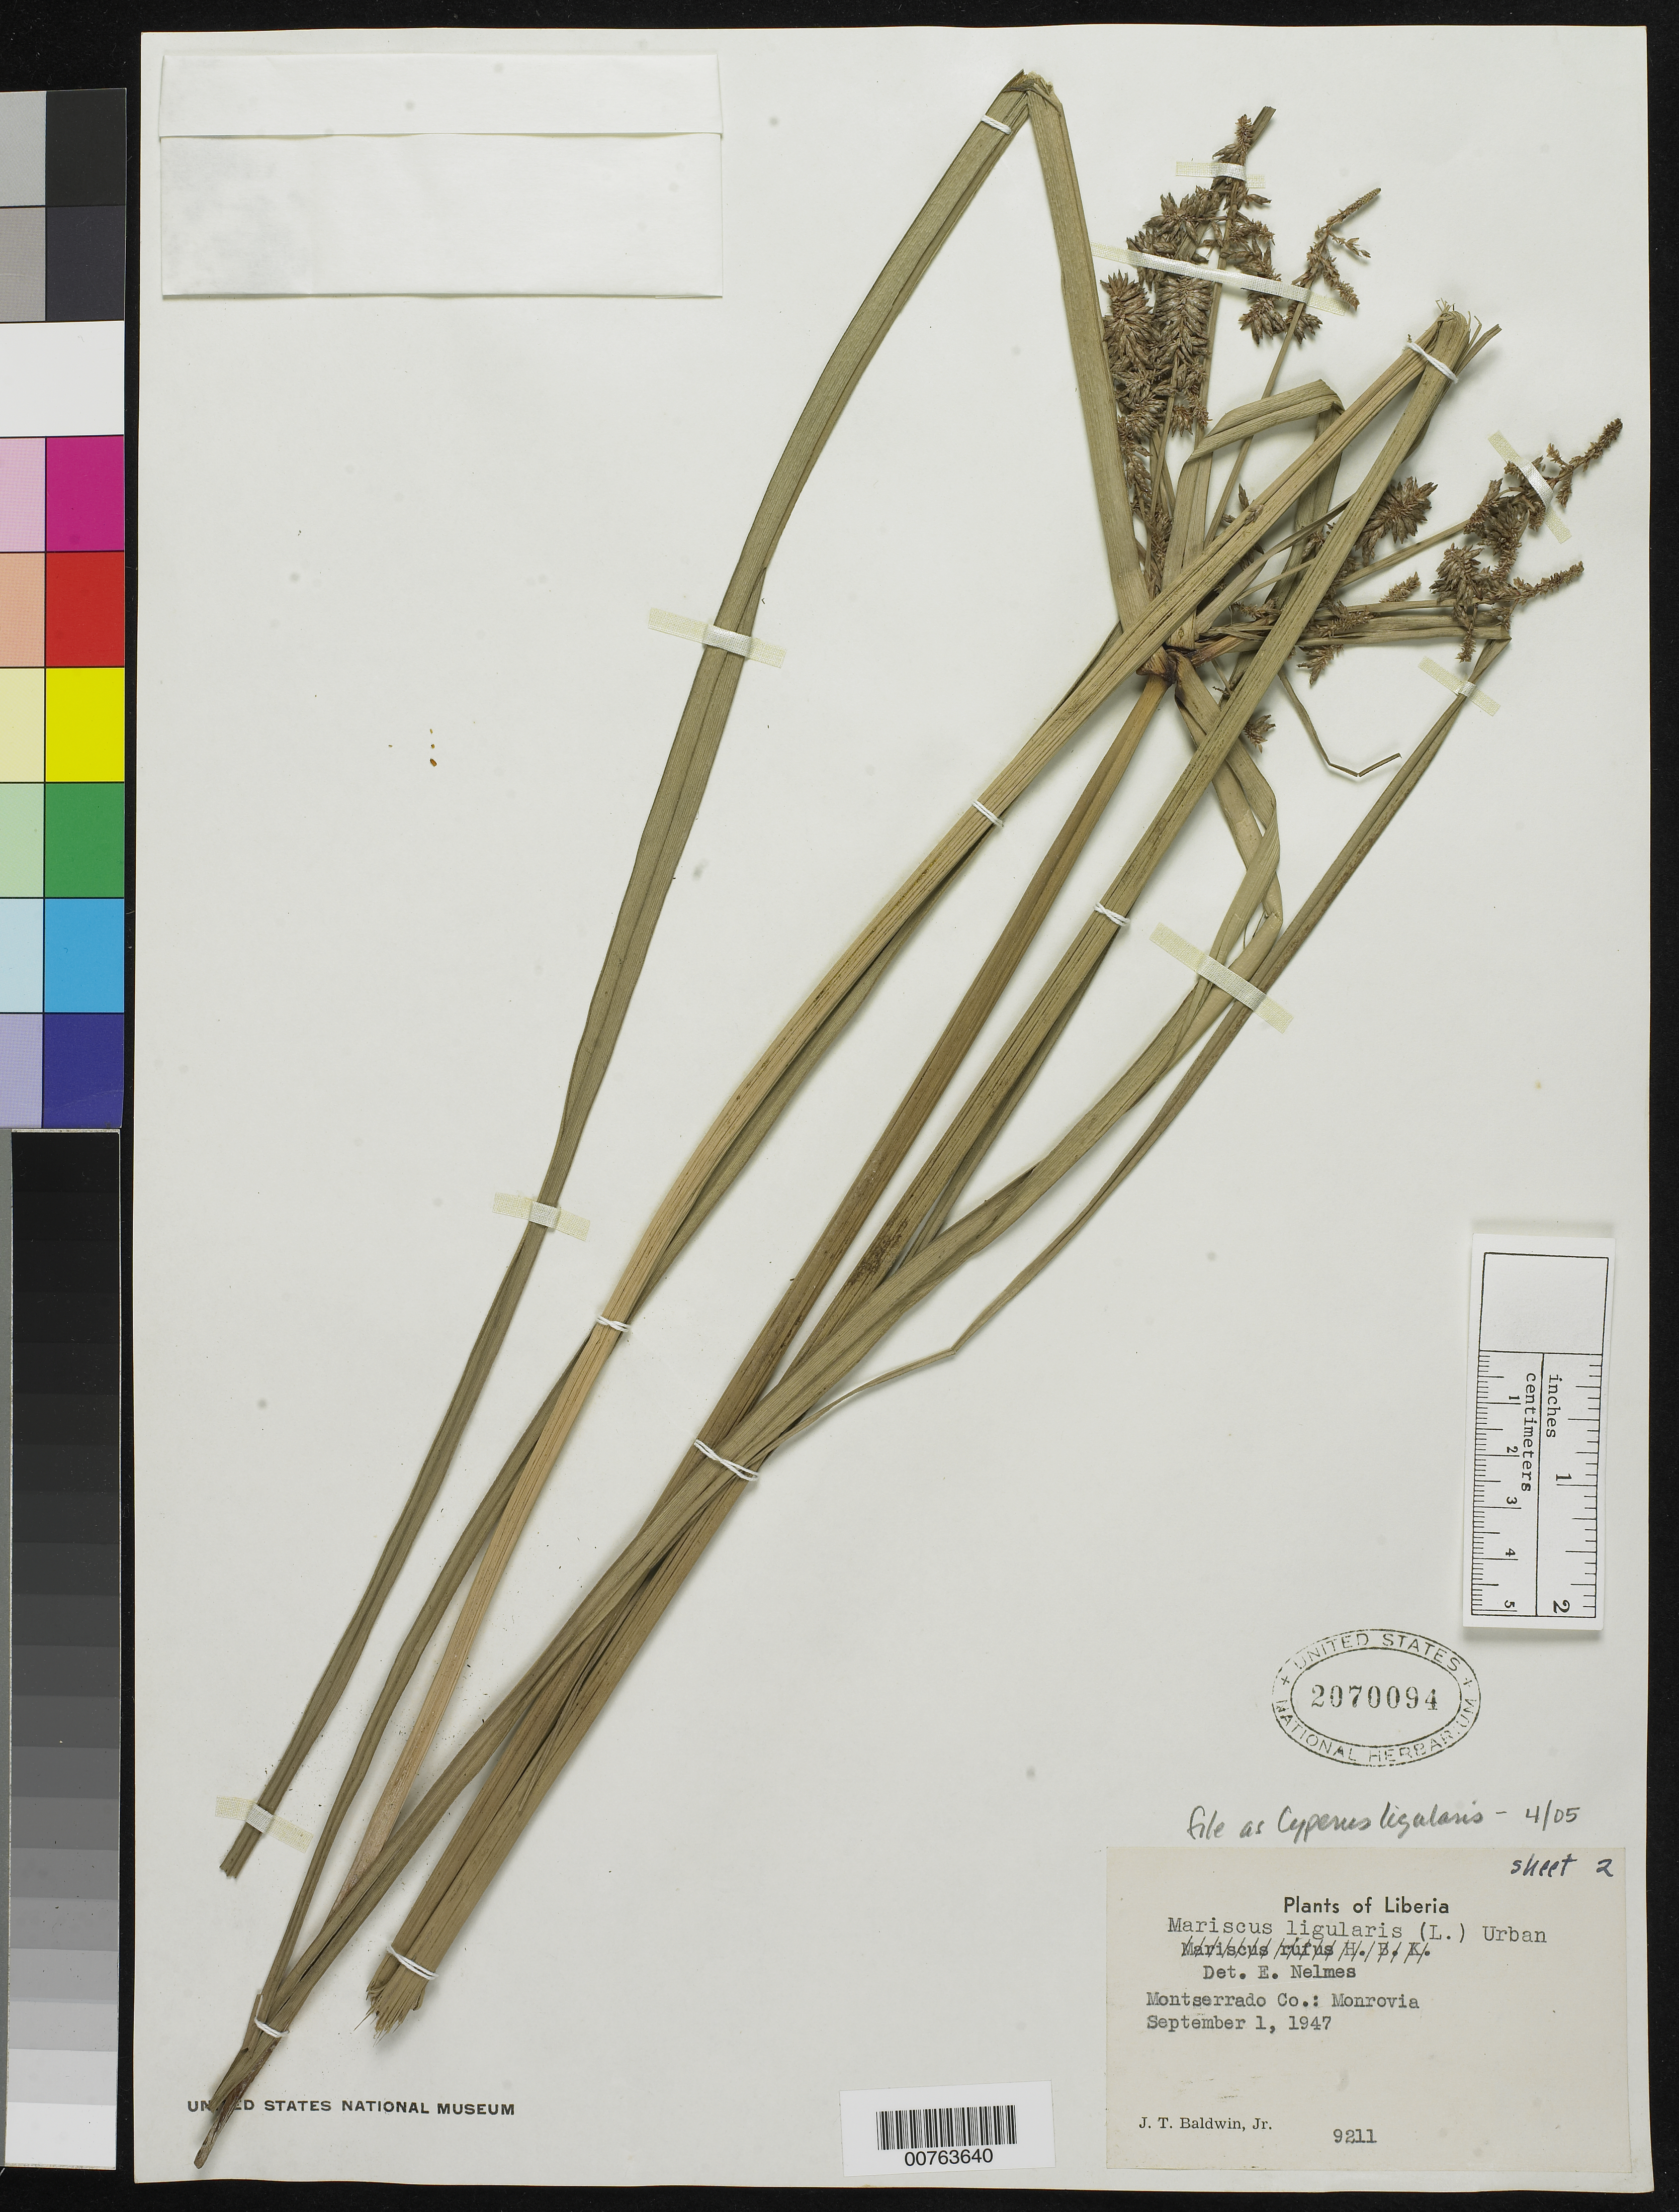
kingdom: Plantae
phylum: Tracheophyta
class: Liliopsida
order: Poales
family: Cyperaceae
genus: Cyperus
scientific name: Cyperus ligularis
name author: L.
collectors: J. T. Baldwin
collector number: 9211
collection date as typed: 01 Sep 1947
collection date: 1947-09-01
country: Liberia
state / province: Montserrado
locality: Monrovia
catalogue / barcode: US 2070094